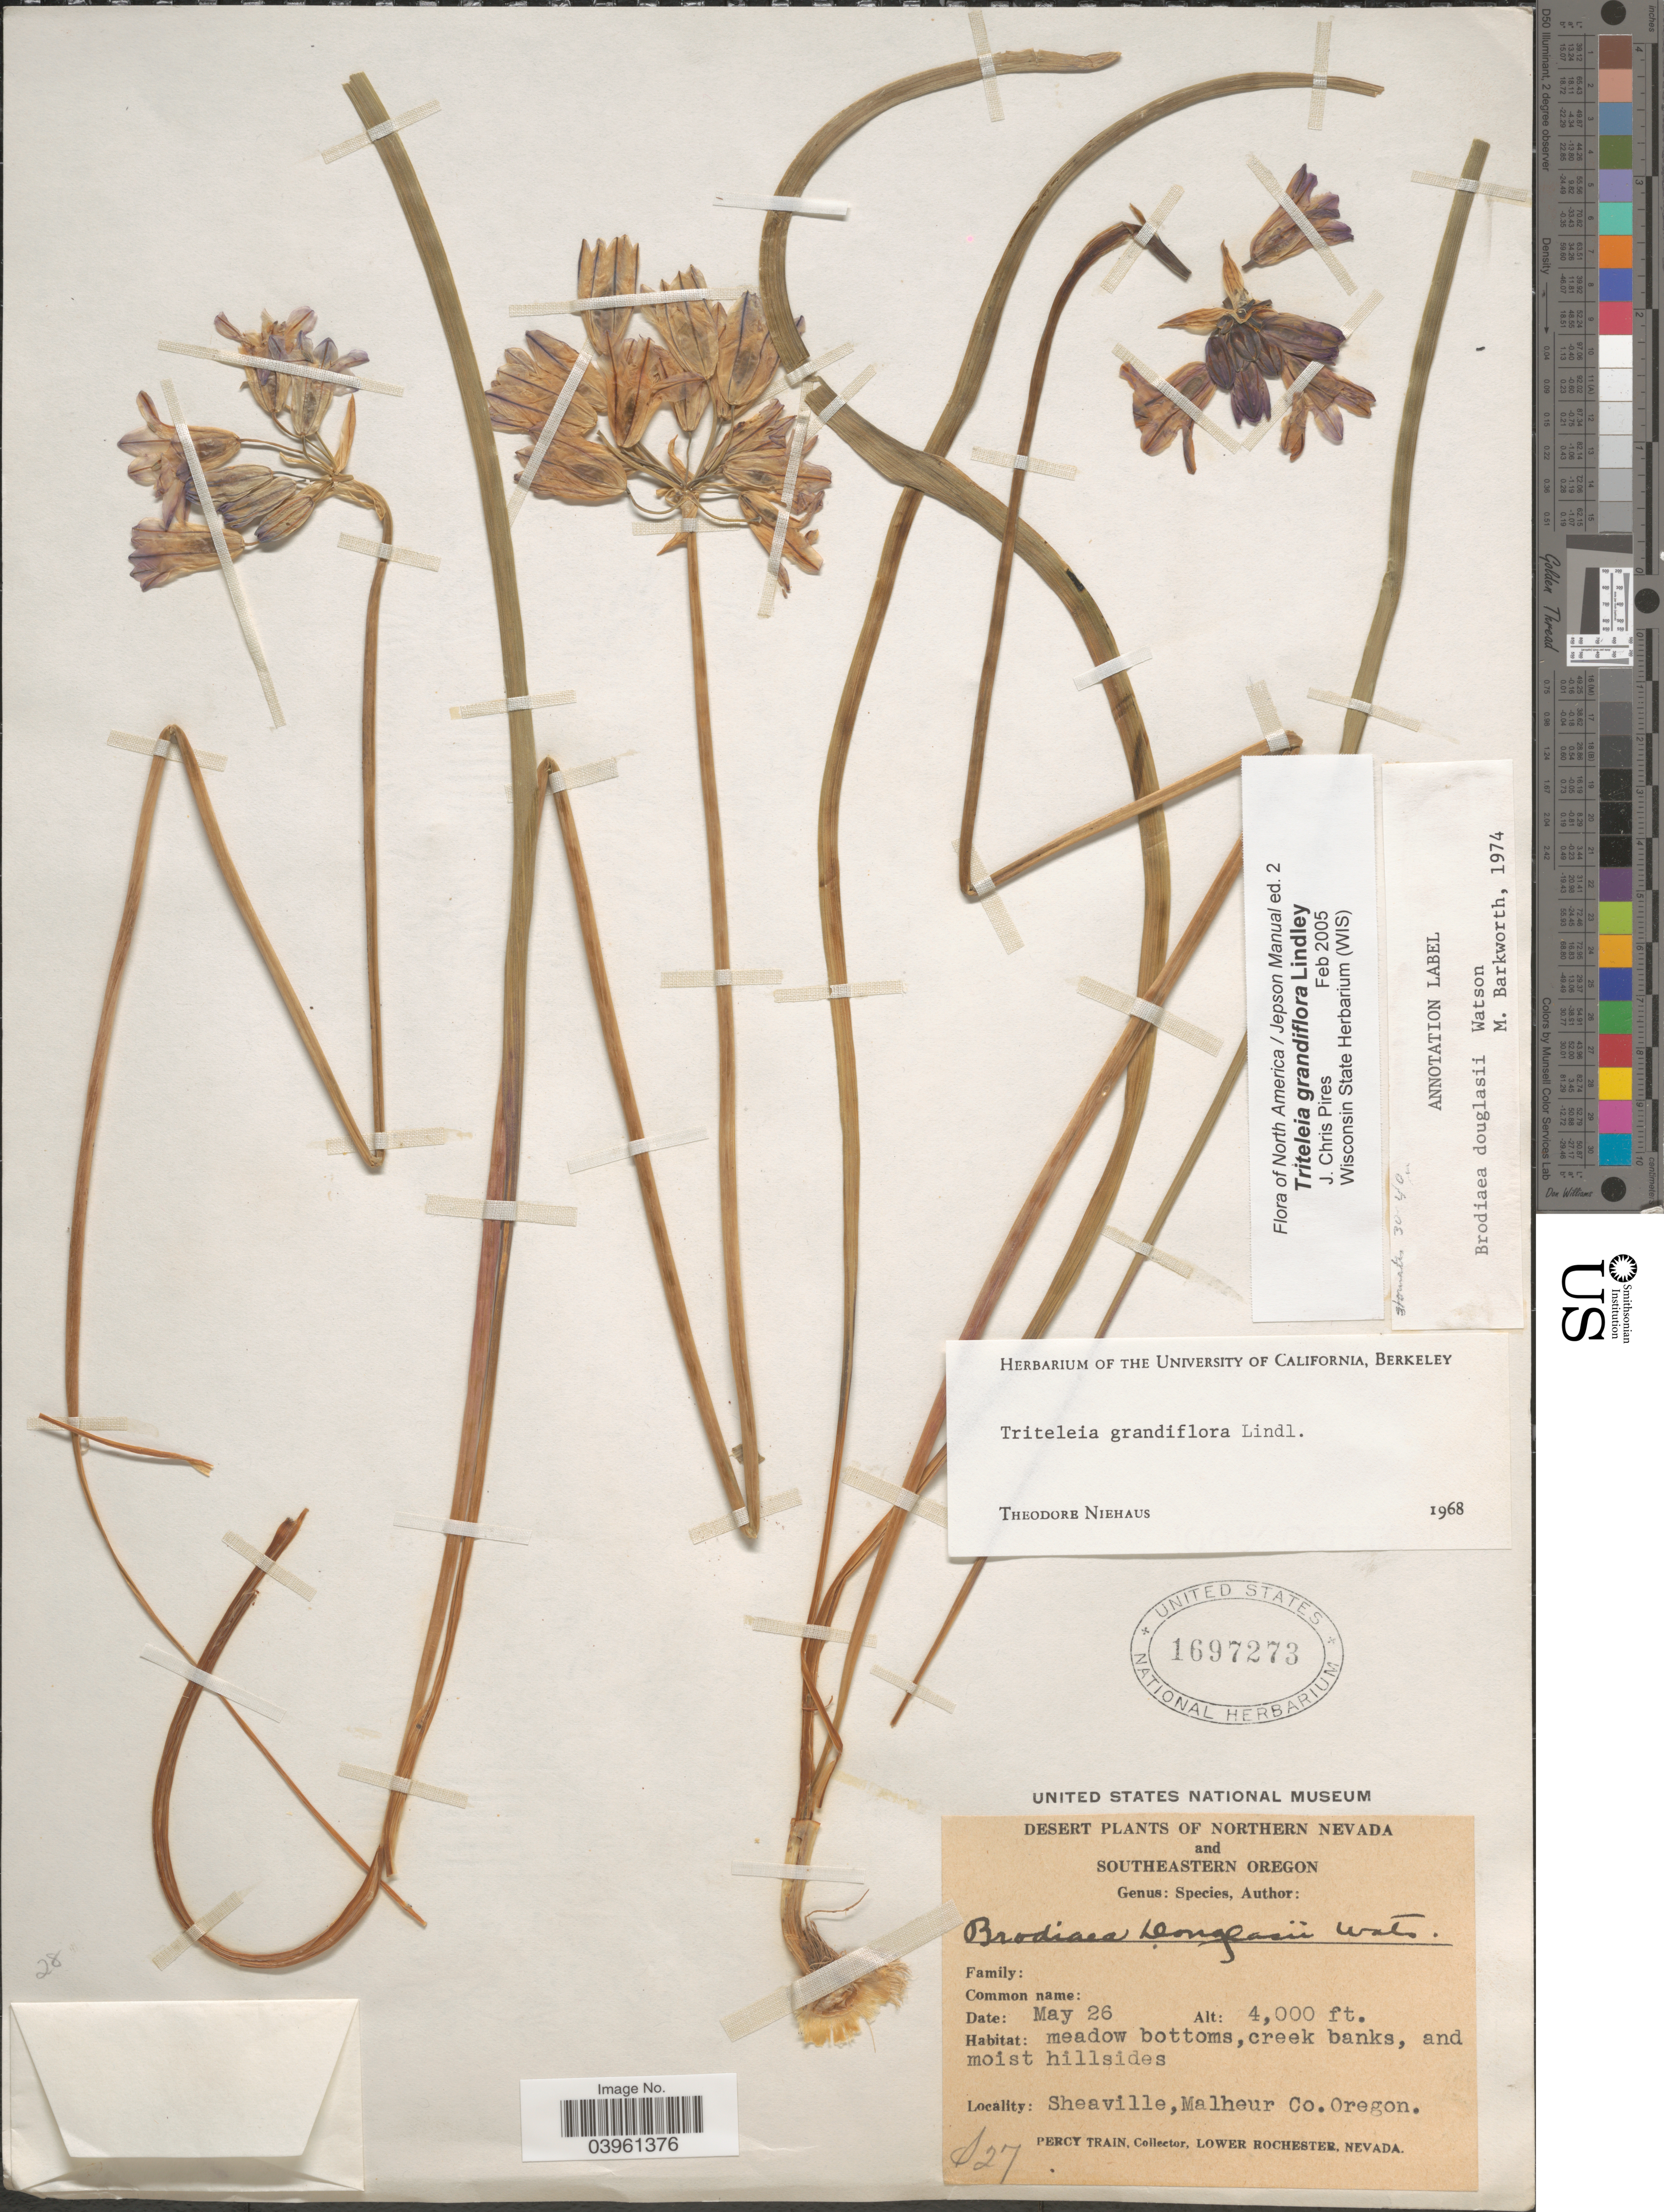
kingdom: Plantae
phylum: Tracheophyta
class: Liliopsida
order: Asparagales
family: Asparagaceae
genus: Triteleia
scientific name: Triteleia grandiflora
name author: Lindl.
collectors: P. Train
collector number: S27*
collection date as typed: Transcribed d/m/y: /5/26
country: United States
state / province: Oregon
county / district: Malheur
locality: Southeastern Oregon. Sheaville, Malheur Co.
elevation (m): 1219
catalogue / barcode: US 1697273